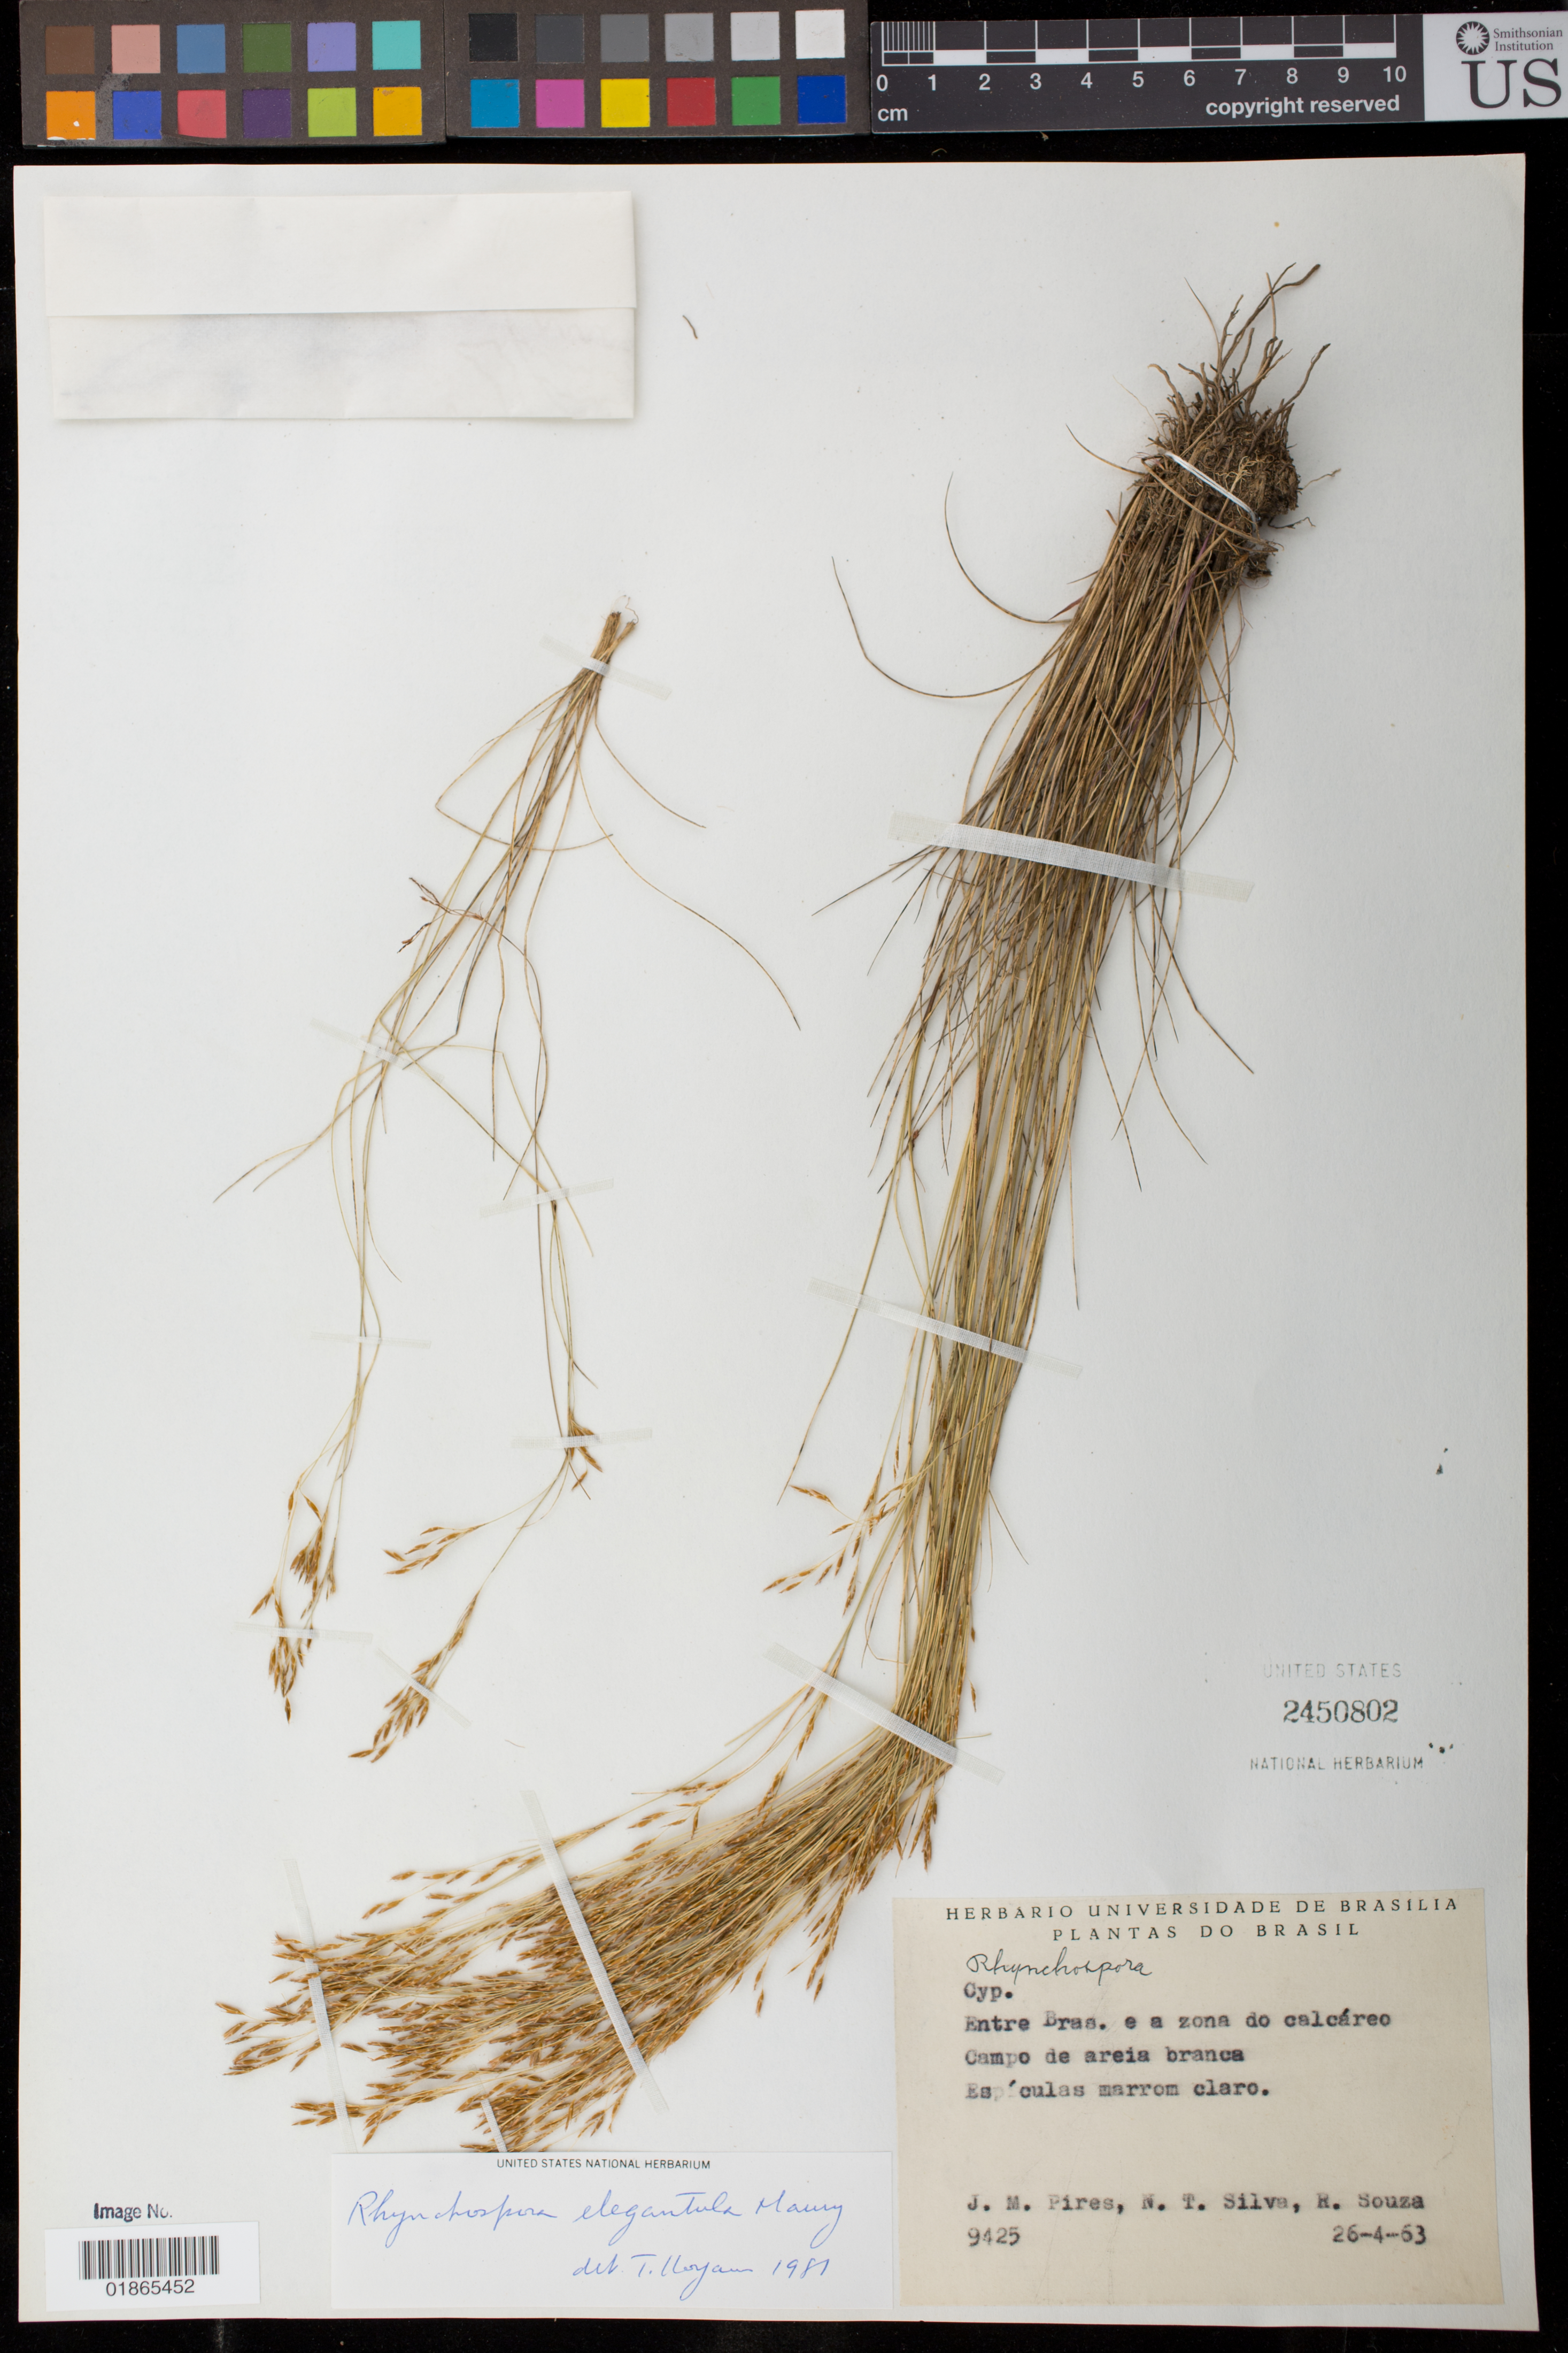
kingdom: Plantae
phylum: Tracheophyta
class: Liliopsida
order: Poales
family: Cyperaceae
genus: Rhynchospora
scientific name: Rhynchospora elegantula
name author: Maury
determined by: Koyama, Tetsuo M.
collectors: J. M. Pires, N. Silva & R. Souza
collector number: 9425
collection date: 1963-04-26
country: Brazil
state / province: Distrito Federal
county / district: Brasília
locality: Entre Bras. e a zona do calcáreo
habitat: Campo de areia branca.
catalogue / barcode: US 2450802